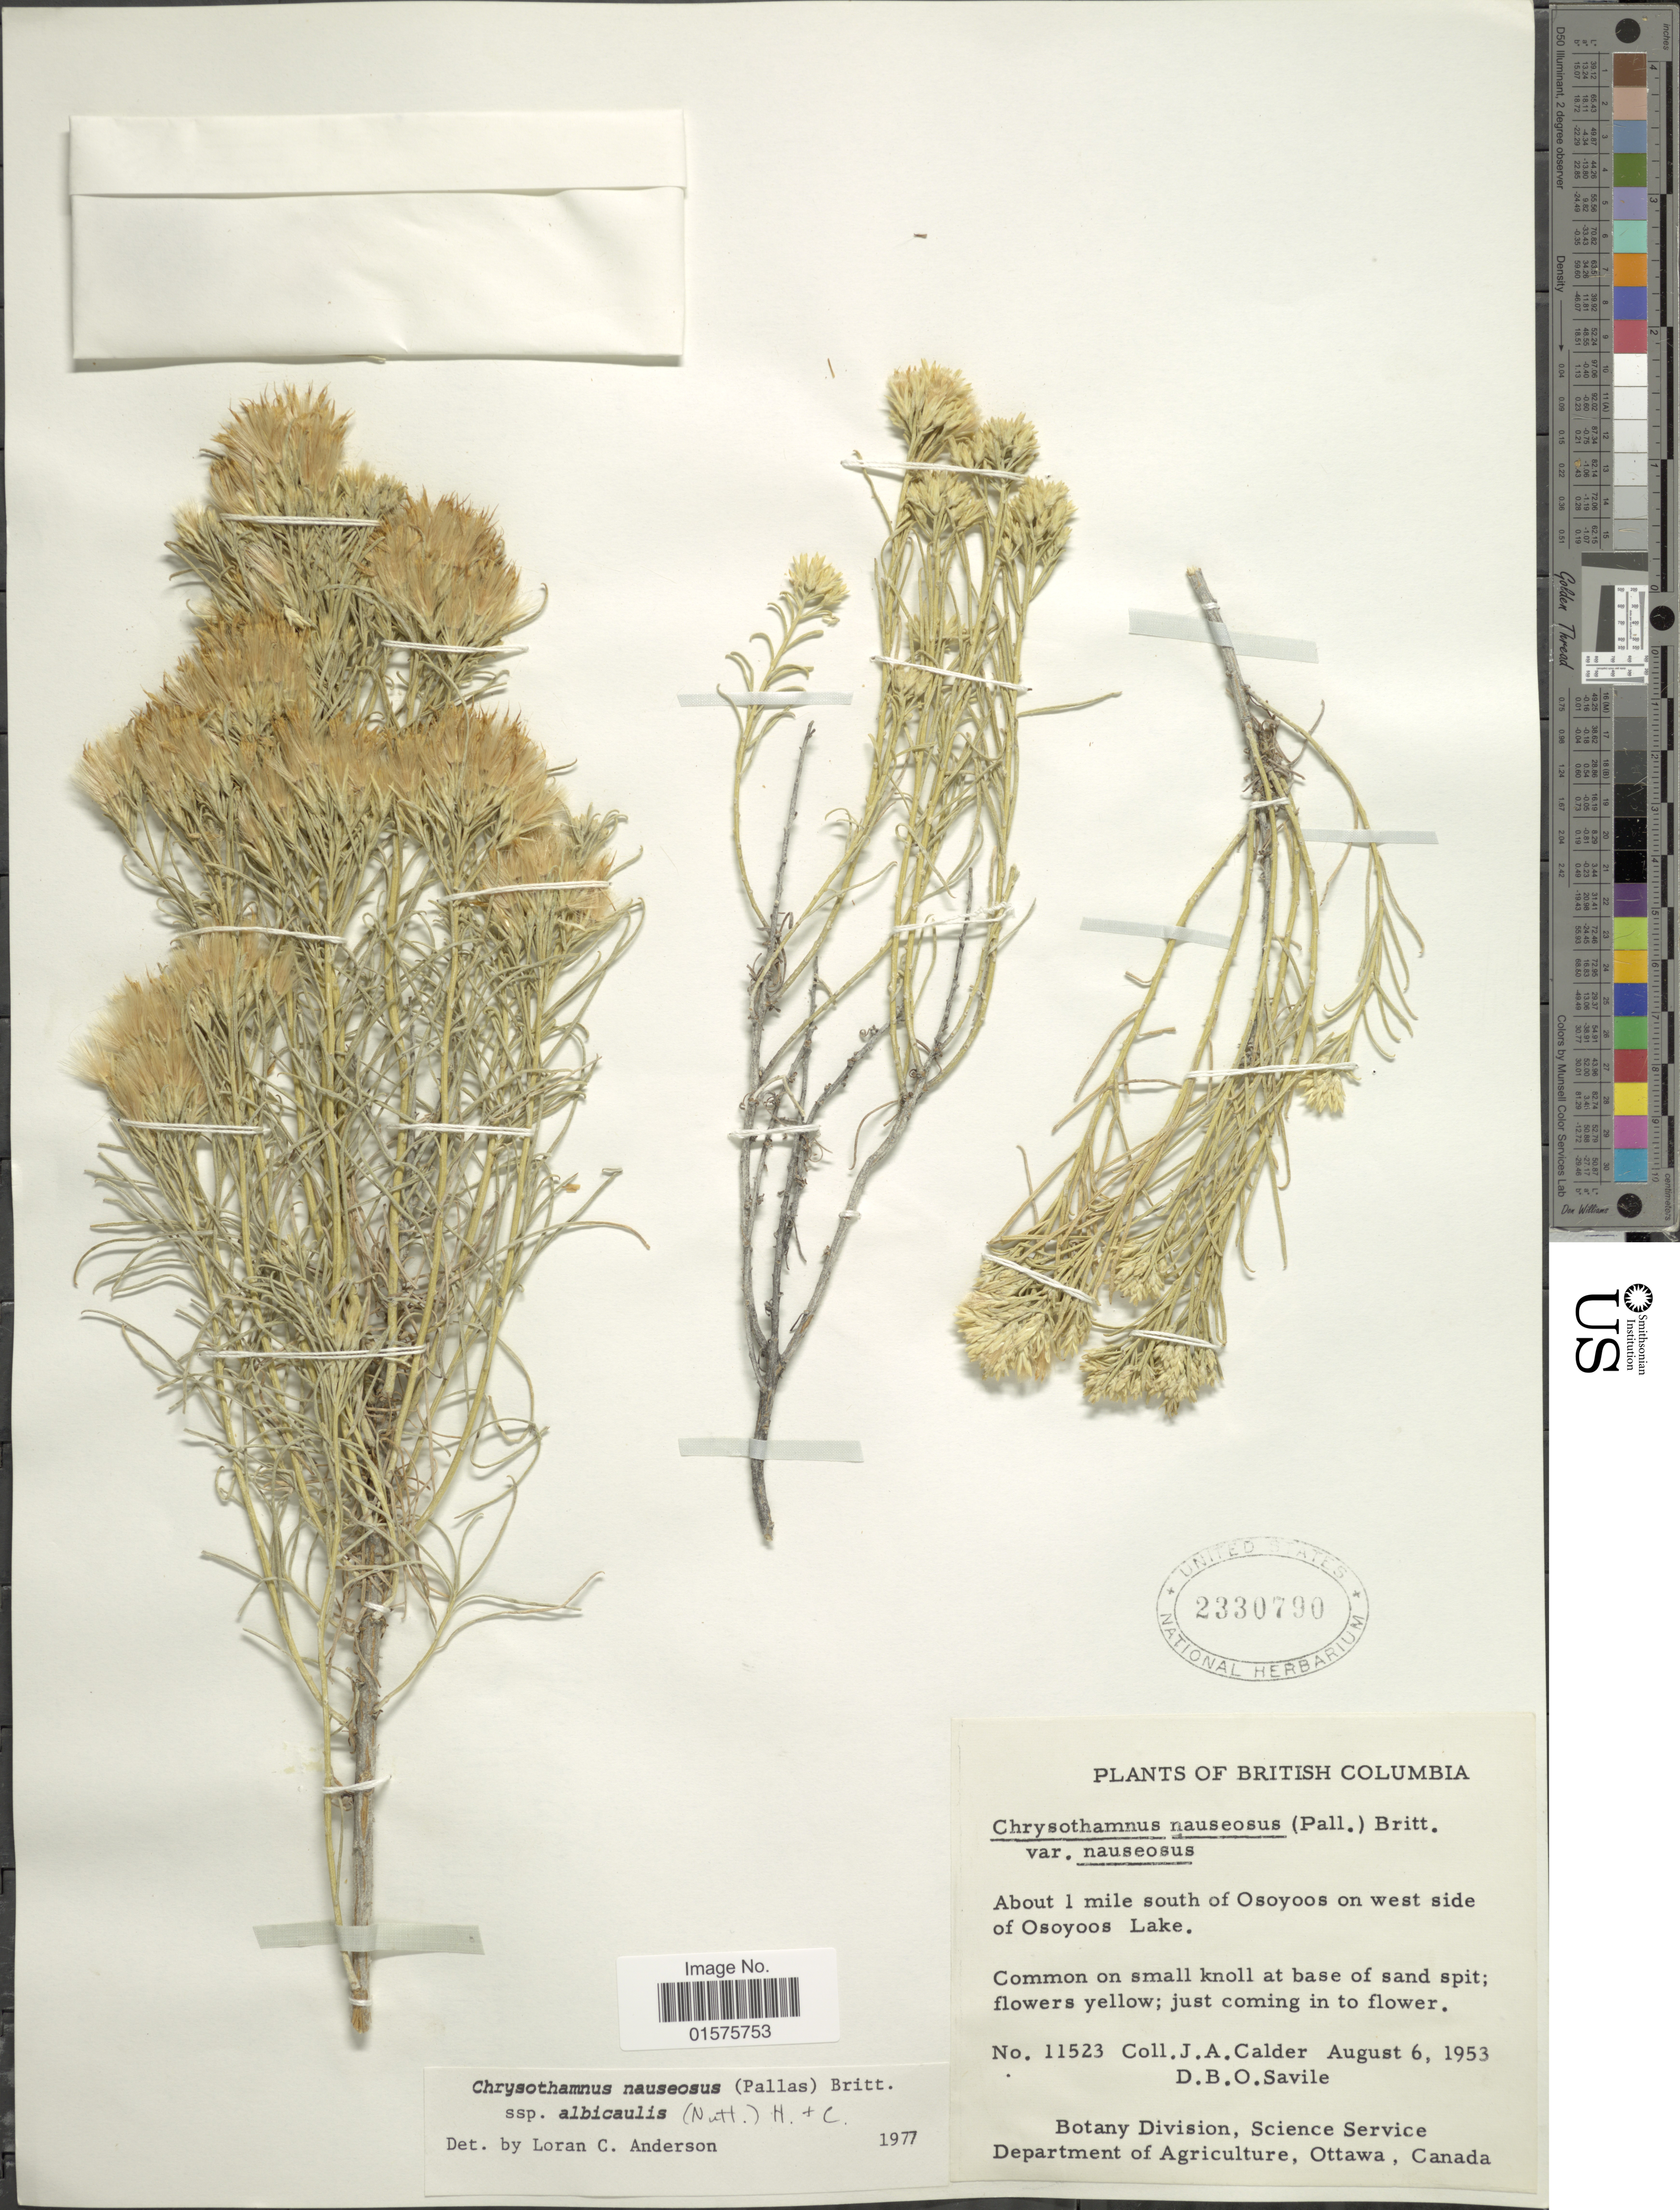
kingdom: Plantae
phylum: Tracheophyta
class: Magnoliopsida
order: Asterales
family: Asteraceae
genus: Ericameria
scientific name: Ericameria nauseosa var. speciosa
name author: (Nutt.) G.L. Nesom & G.I. Baird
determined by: Urbatsch, Lowell E., Curator (LSU), Louisiana State University (UNITED STATES)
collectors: J. A. Calder & D. Savile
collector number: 11523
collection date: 1953-08-06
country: Canada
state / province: British Columbia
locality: About 1 mile south of Osoyoos on west side of Osoyoos Lake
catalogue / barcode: US 2330790